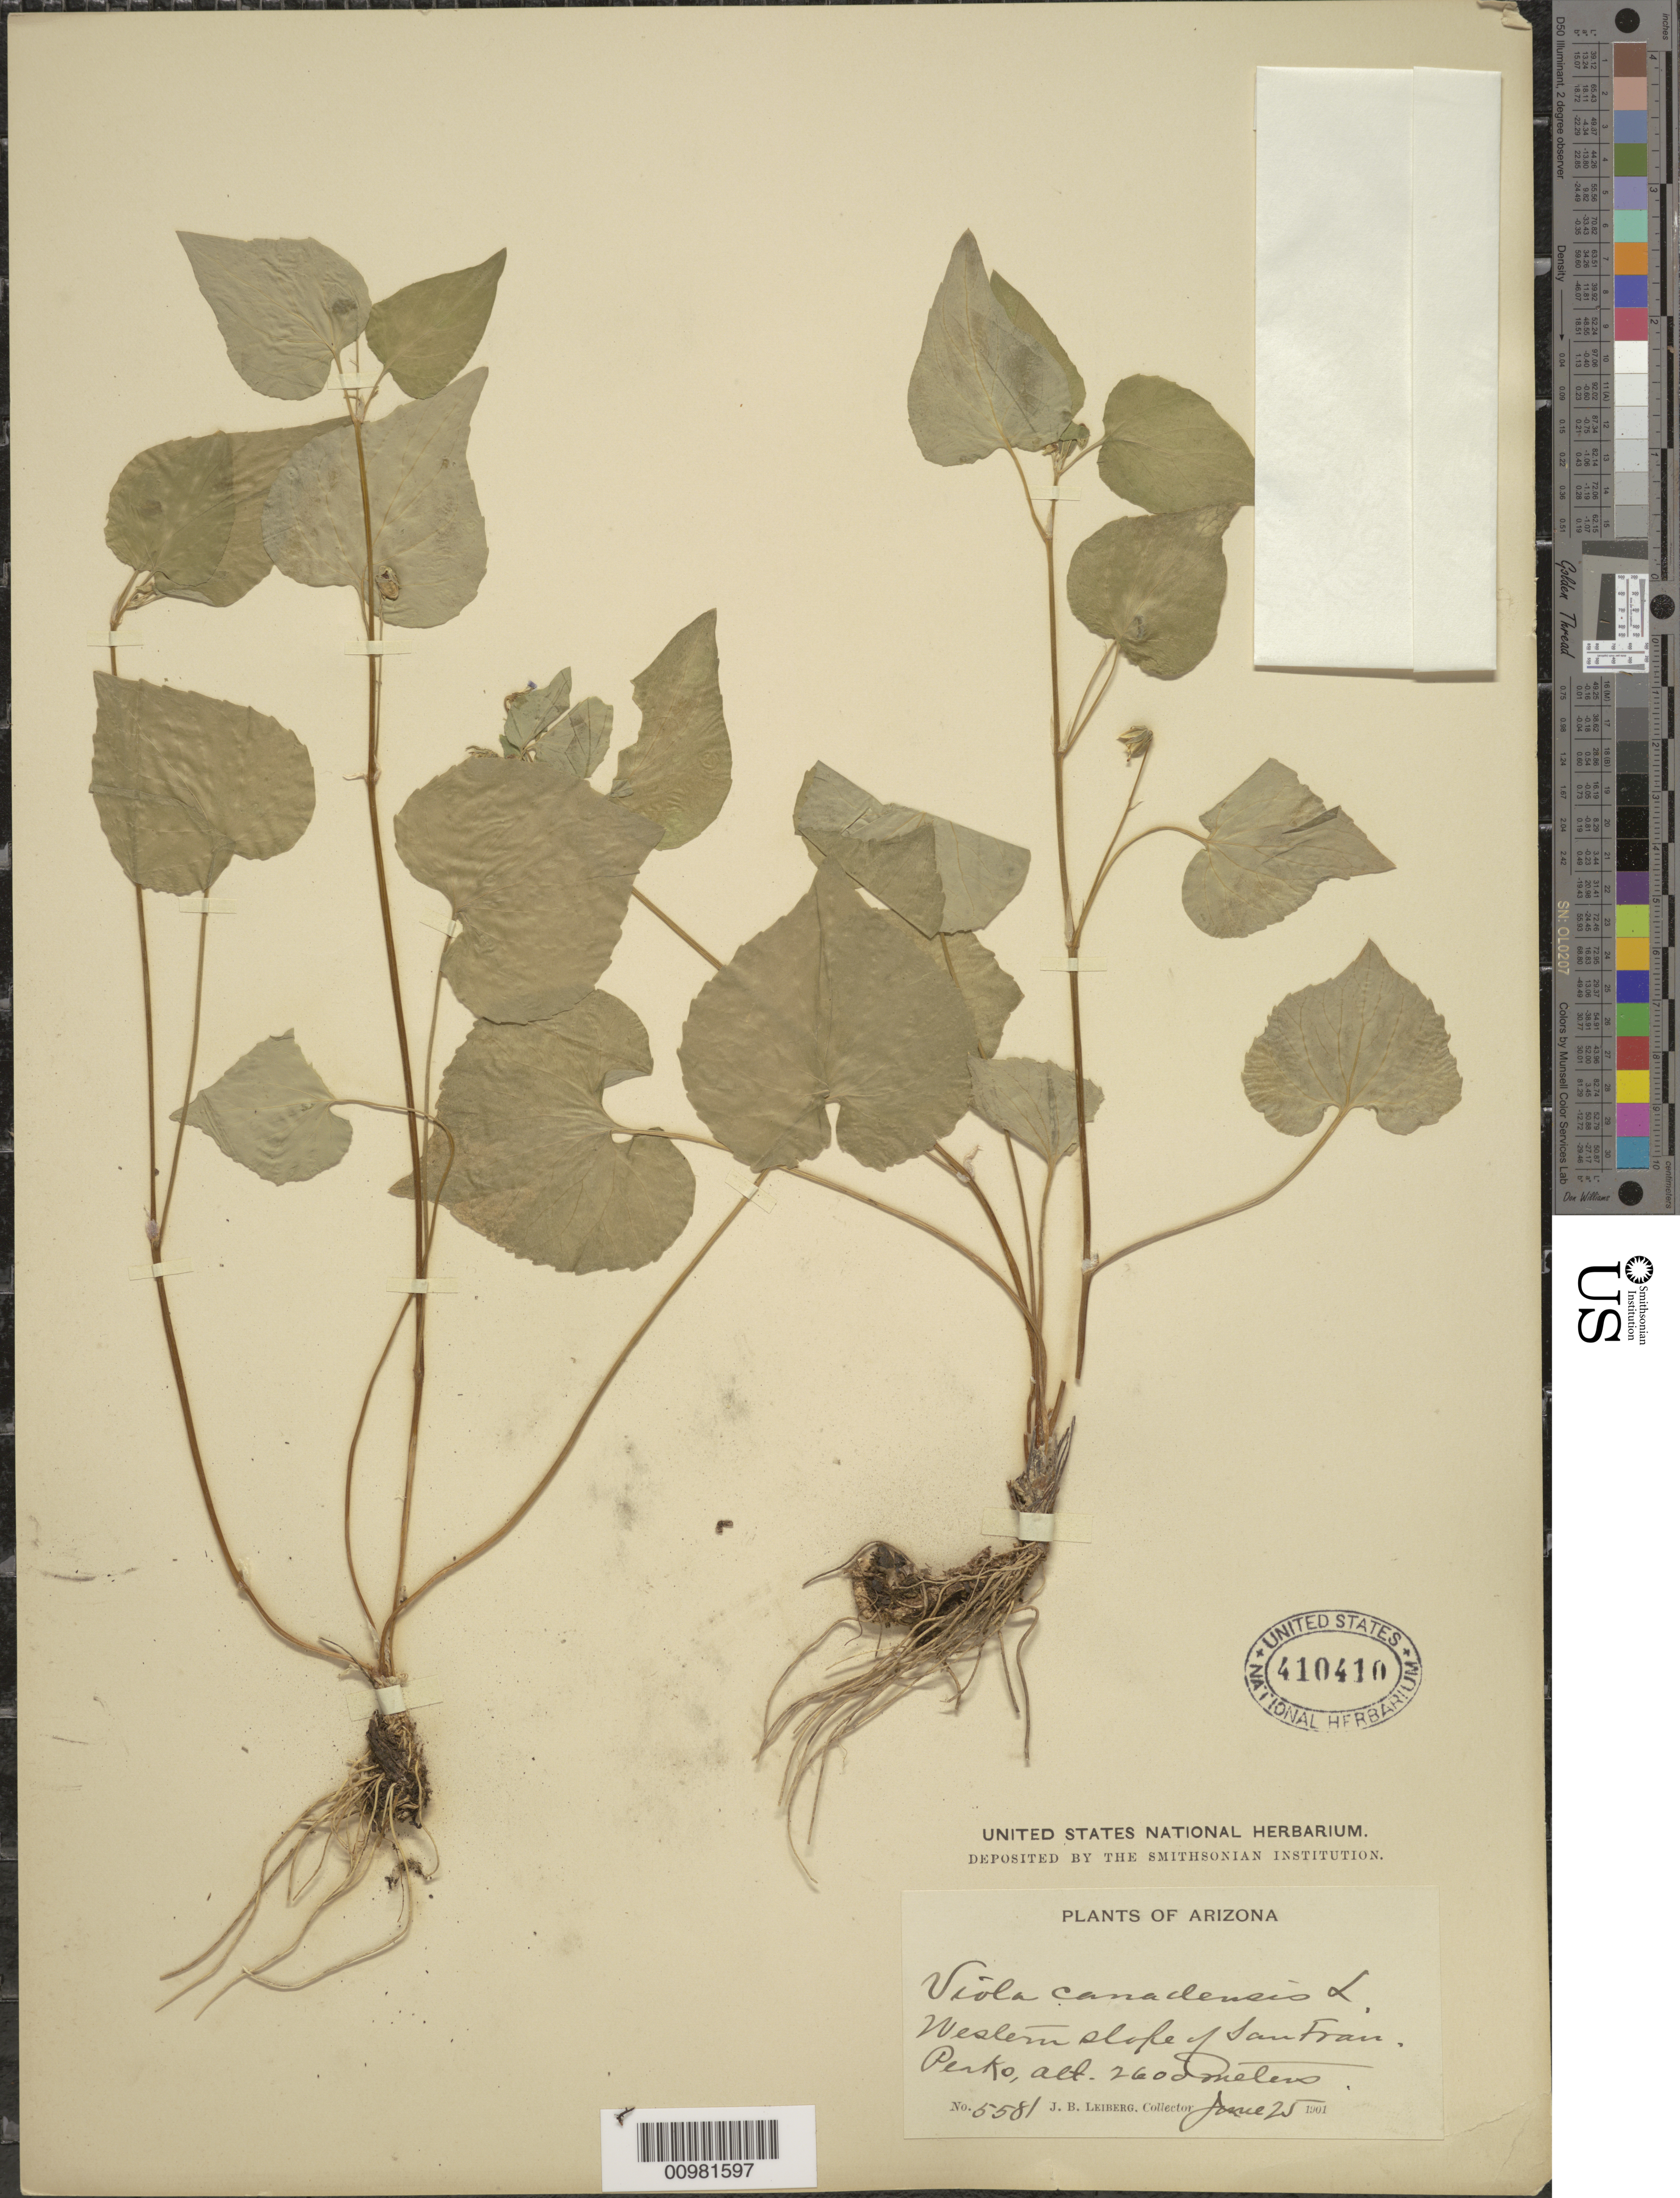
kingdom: Plantae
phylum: Tracheophyta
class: Magnoliopsida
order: Malpighiales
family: Violaceae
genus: Viola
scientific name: Viola canadensis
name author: L.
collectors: J. Leiberg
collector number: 5581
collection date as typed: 21 Jun 1901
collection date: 1901-06-21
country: United States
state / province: Arizona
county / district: Coconino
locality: Western slope of San Francisco mts.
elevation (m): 2600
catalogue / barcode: US 410410